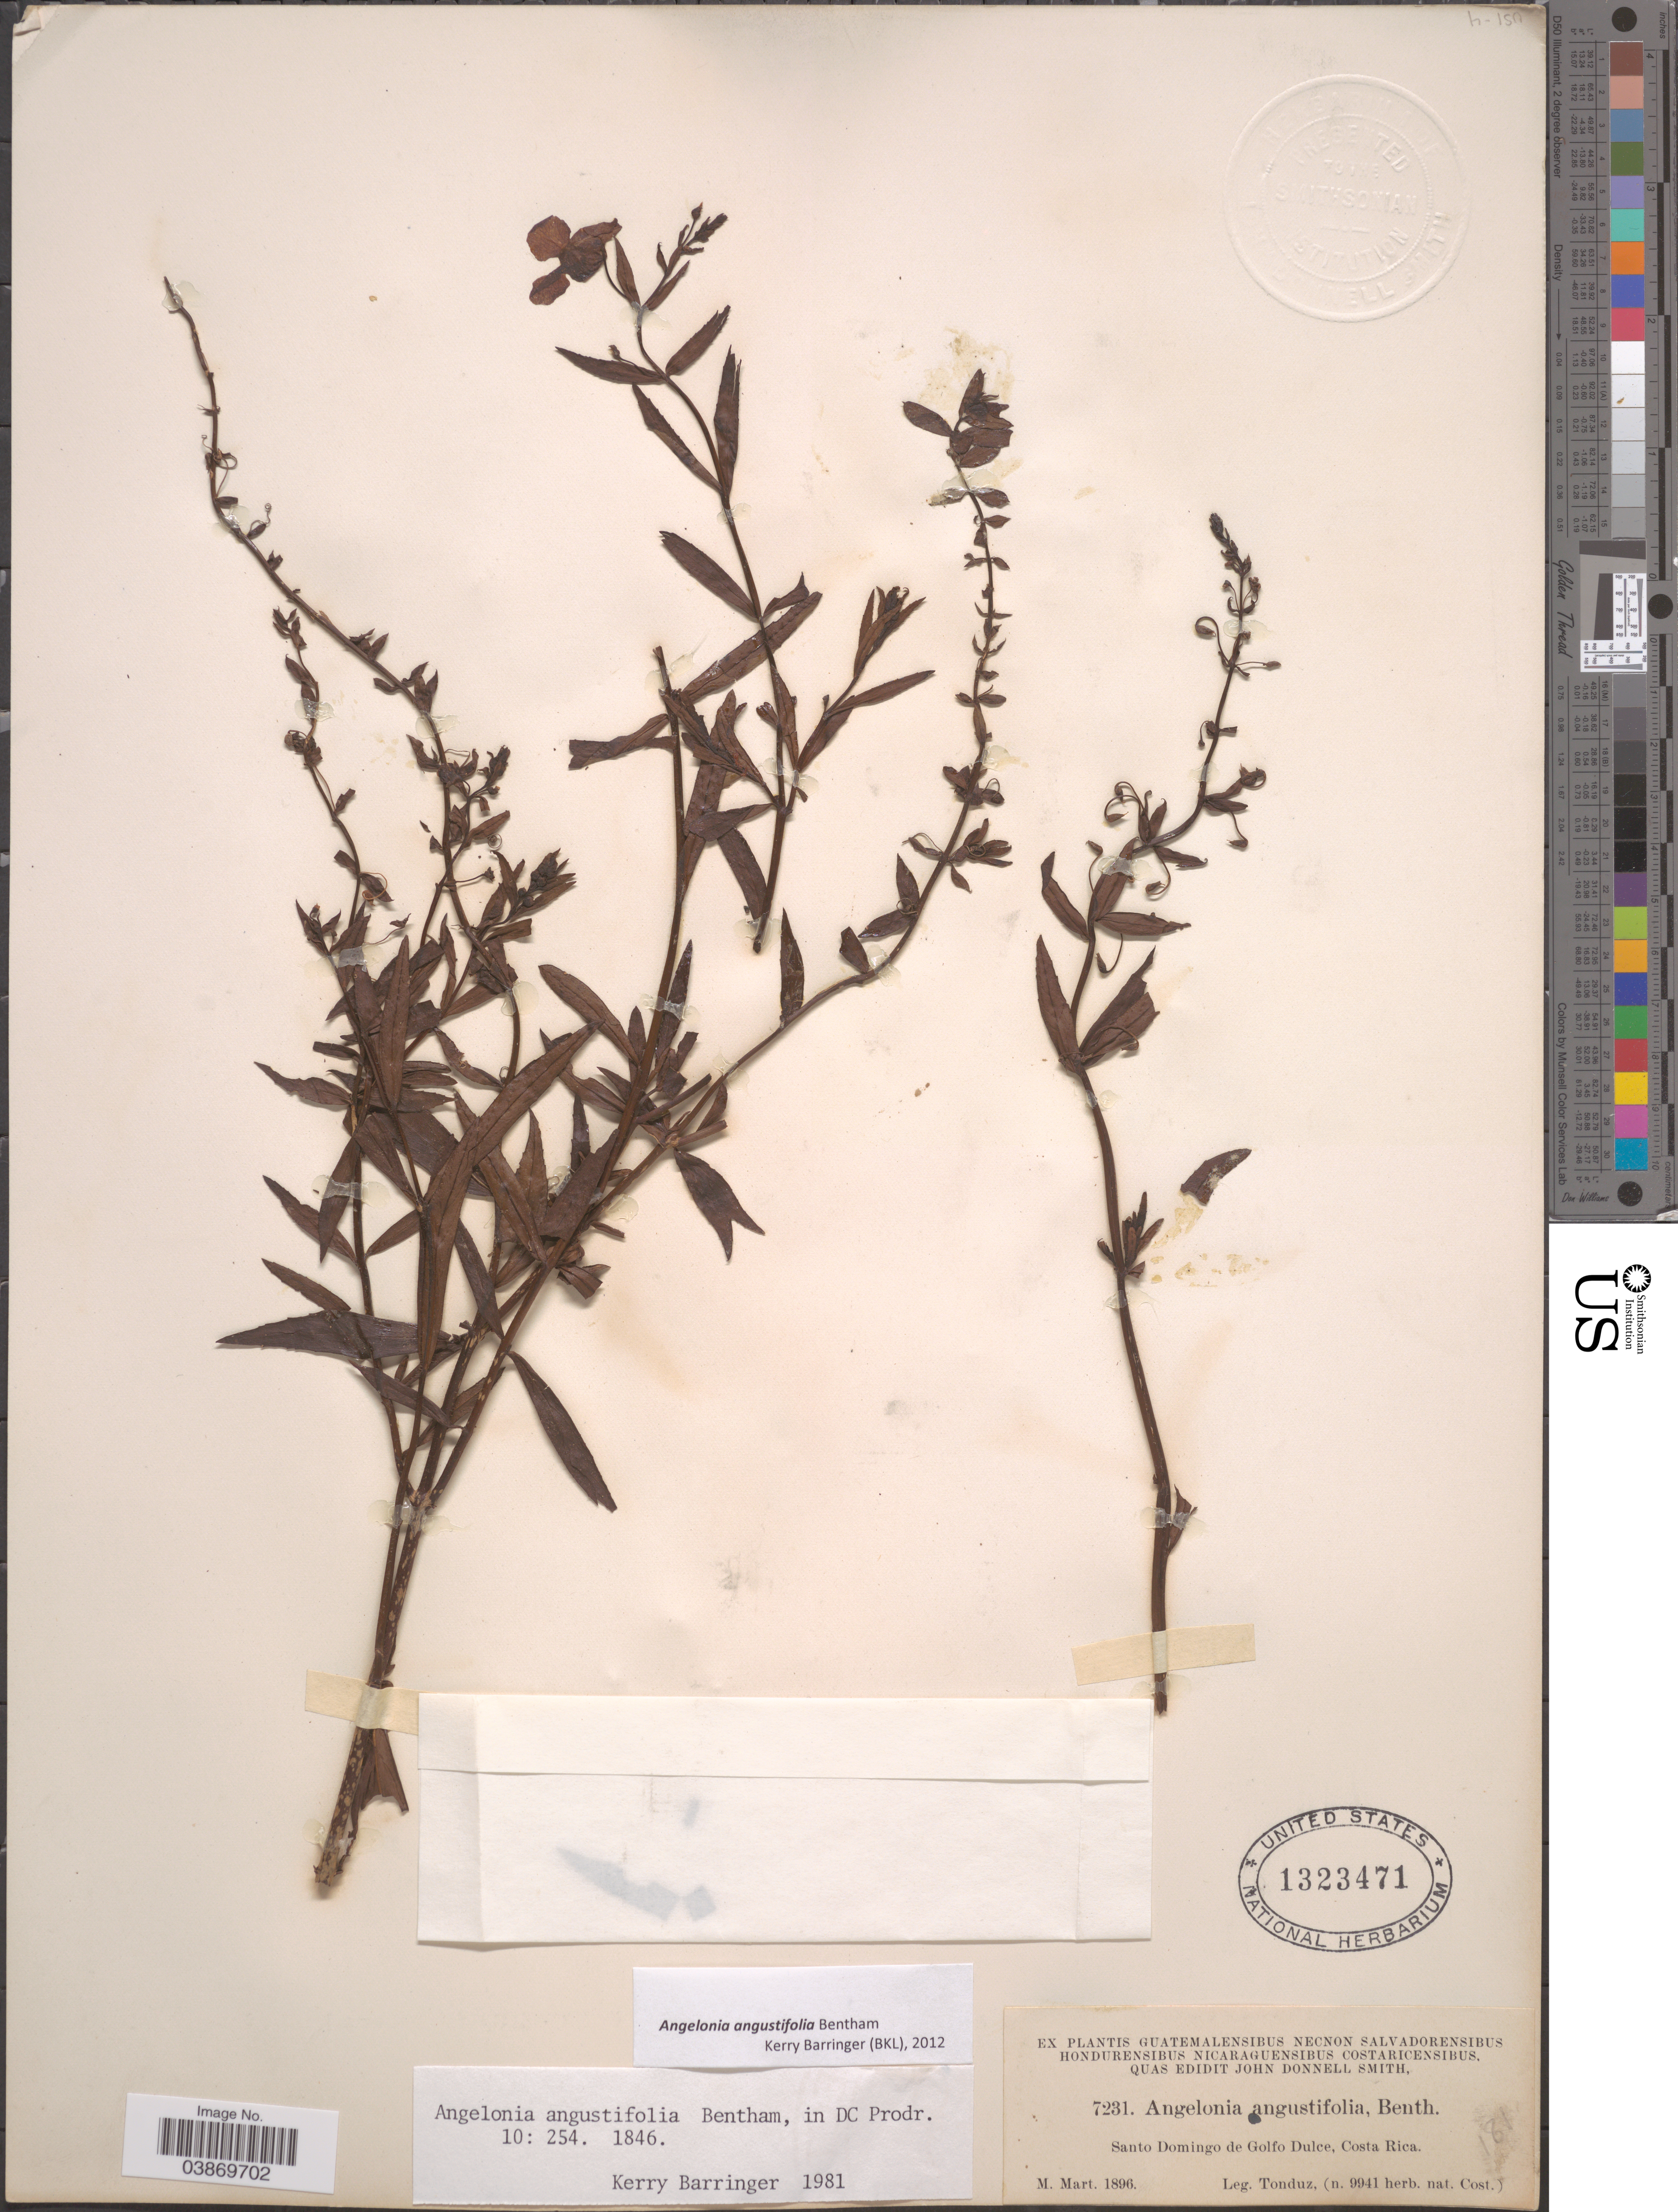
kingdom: Plantae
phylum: Tracheophyta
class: Magnoliopsida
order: Lamiales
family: Plantaginaceae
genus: Angelonia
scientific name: Angelonia angustifolia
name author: Benth.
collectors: Tonduz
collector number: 7231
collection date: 1896-03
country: Costa Rica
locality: Santo Domingo de Golfo Dulce.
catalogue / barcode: US 1323471